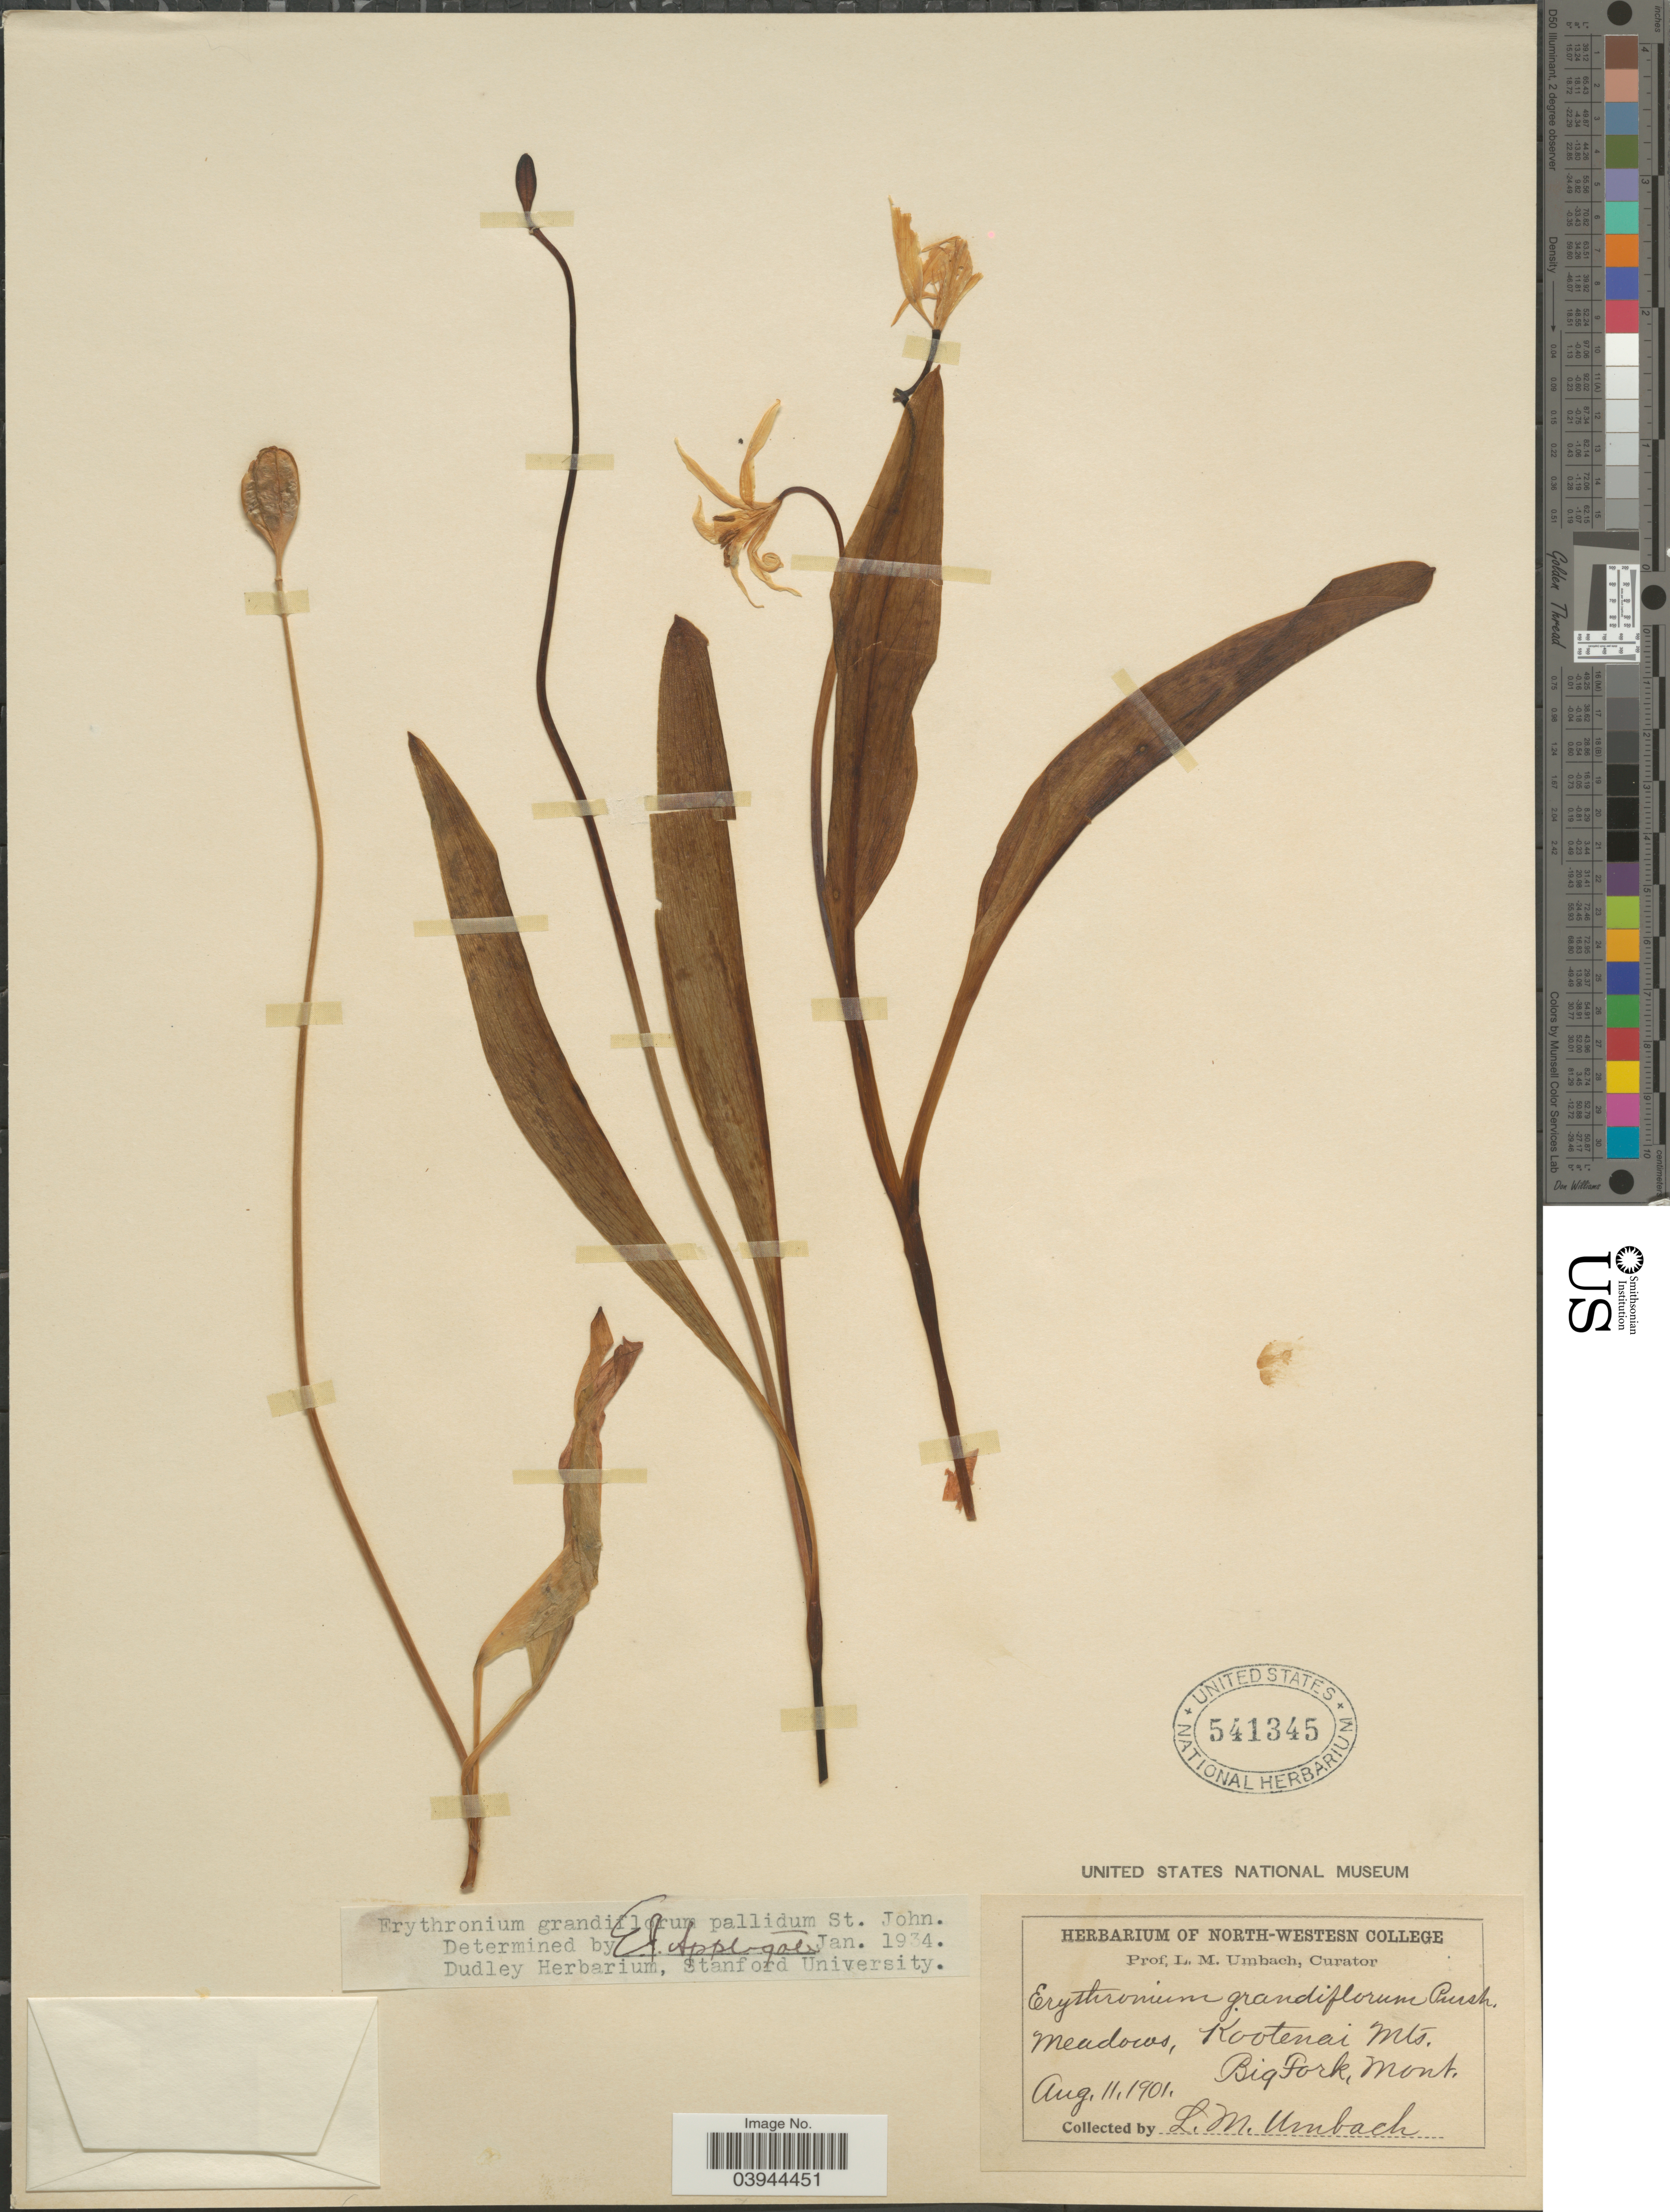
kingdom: Plantae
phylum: Tracheophyta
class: Liliopsida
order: Liliales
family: Liliaceae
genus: Erythronium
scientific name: Erythronium grandiflorum var. pallidum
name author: H. St. John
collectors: L. M. Umbach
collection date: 1901-08-11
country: United States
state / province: Montana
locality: Meadows, Kootenai Mts., Big Fork.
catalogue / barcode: US 541345